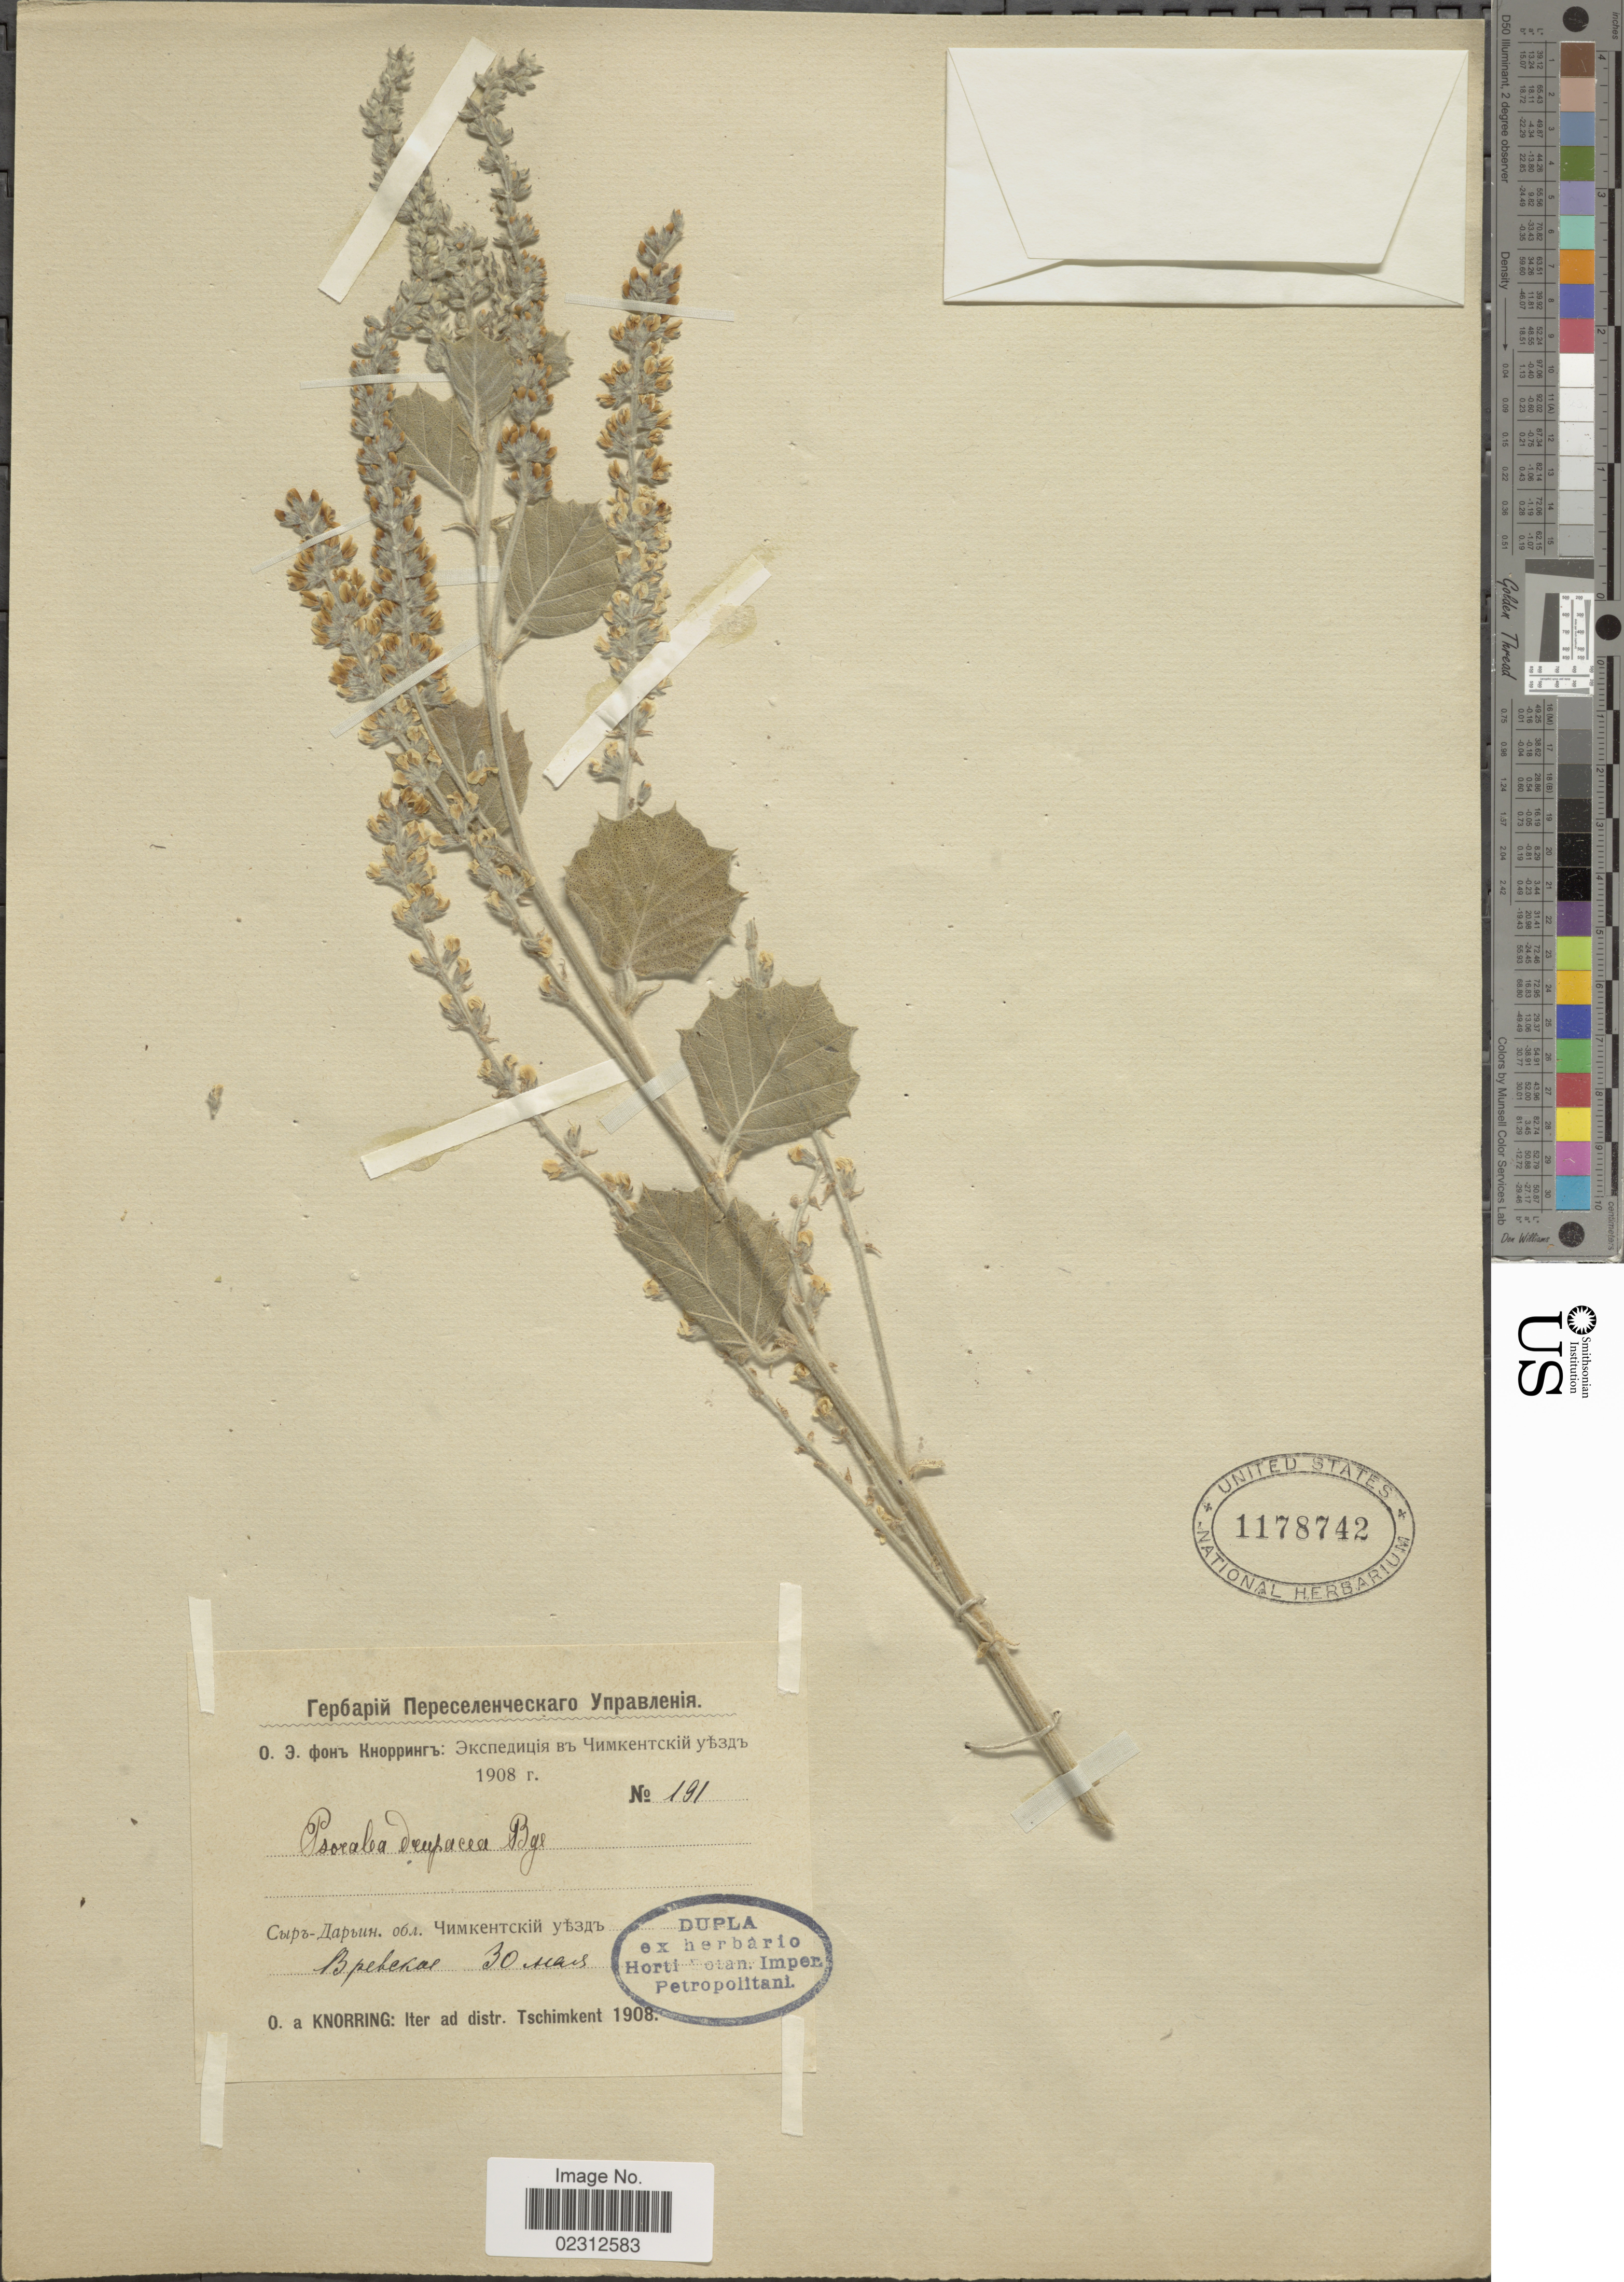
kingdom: Plantae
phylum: Tracheophyta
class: Magnoliopsida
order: Fabales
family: Fabaceae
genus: Cullen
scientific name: Cullen drupacea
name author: (Bunge) C.H. Stirt.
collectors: O. Knorring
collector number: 191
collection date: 1908-05-30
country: Kazakhstan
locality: Tschimkent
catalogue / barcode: US 1178742